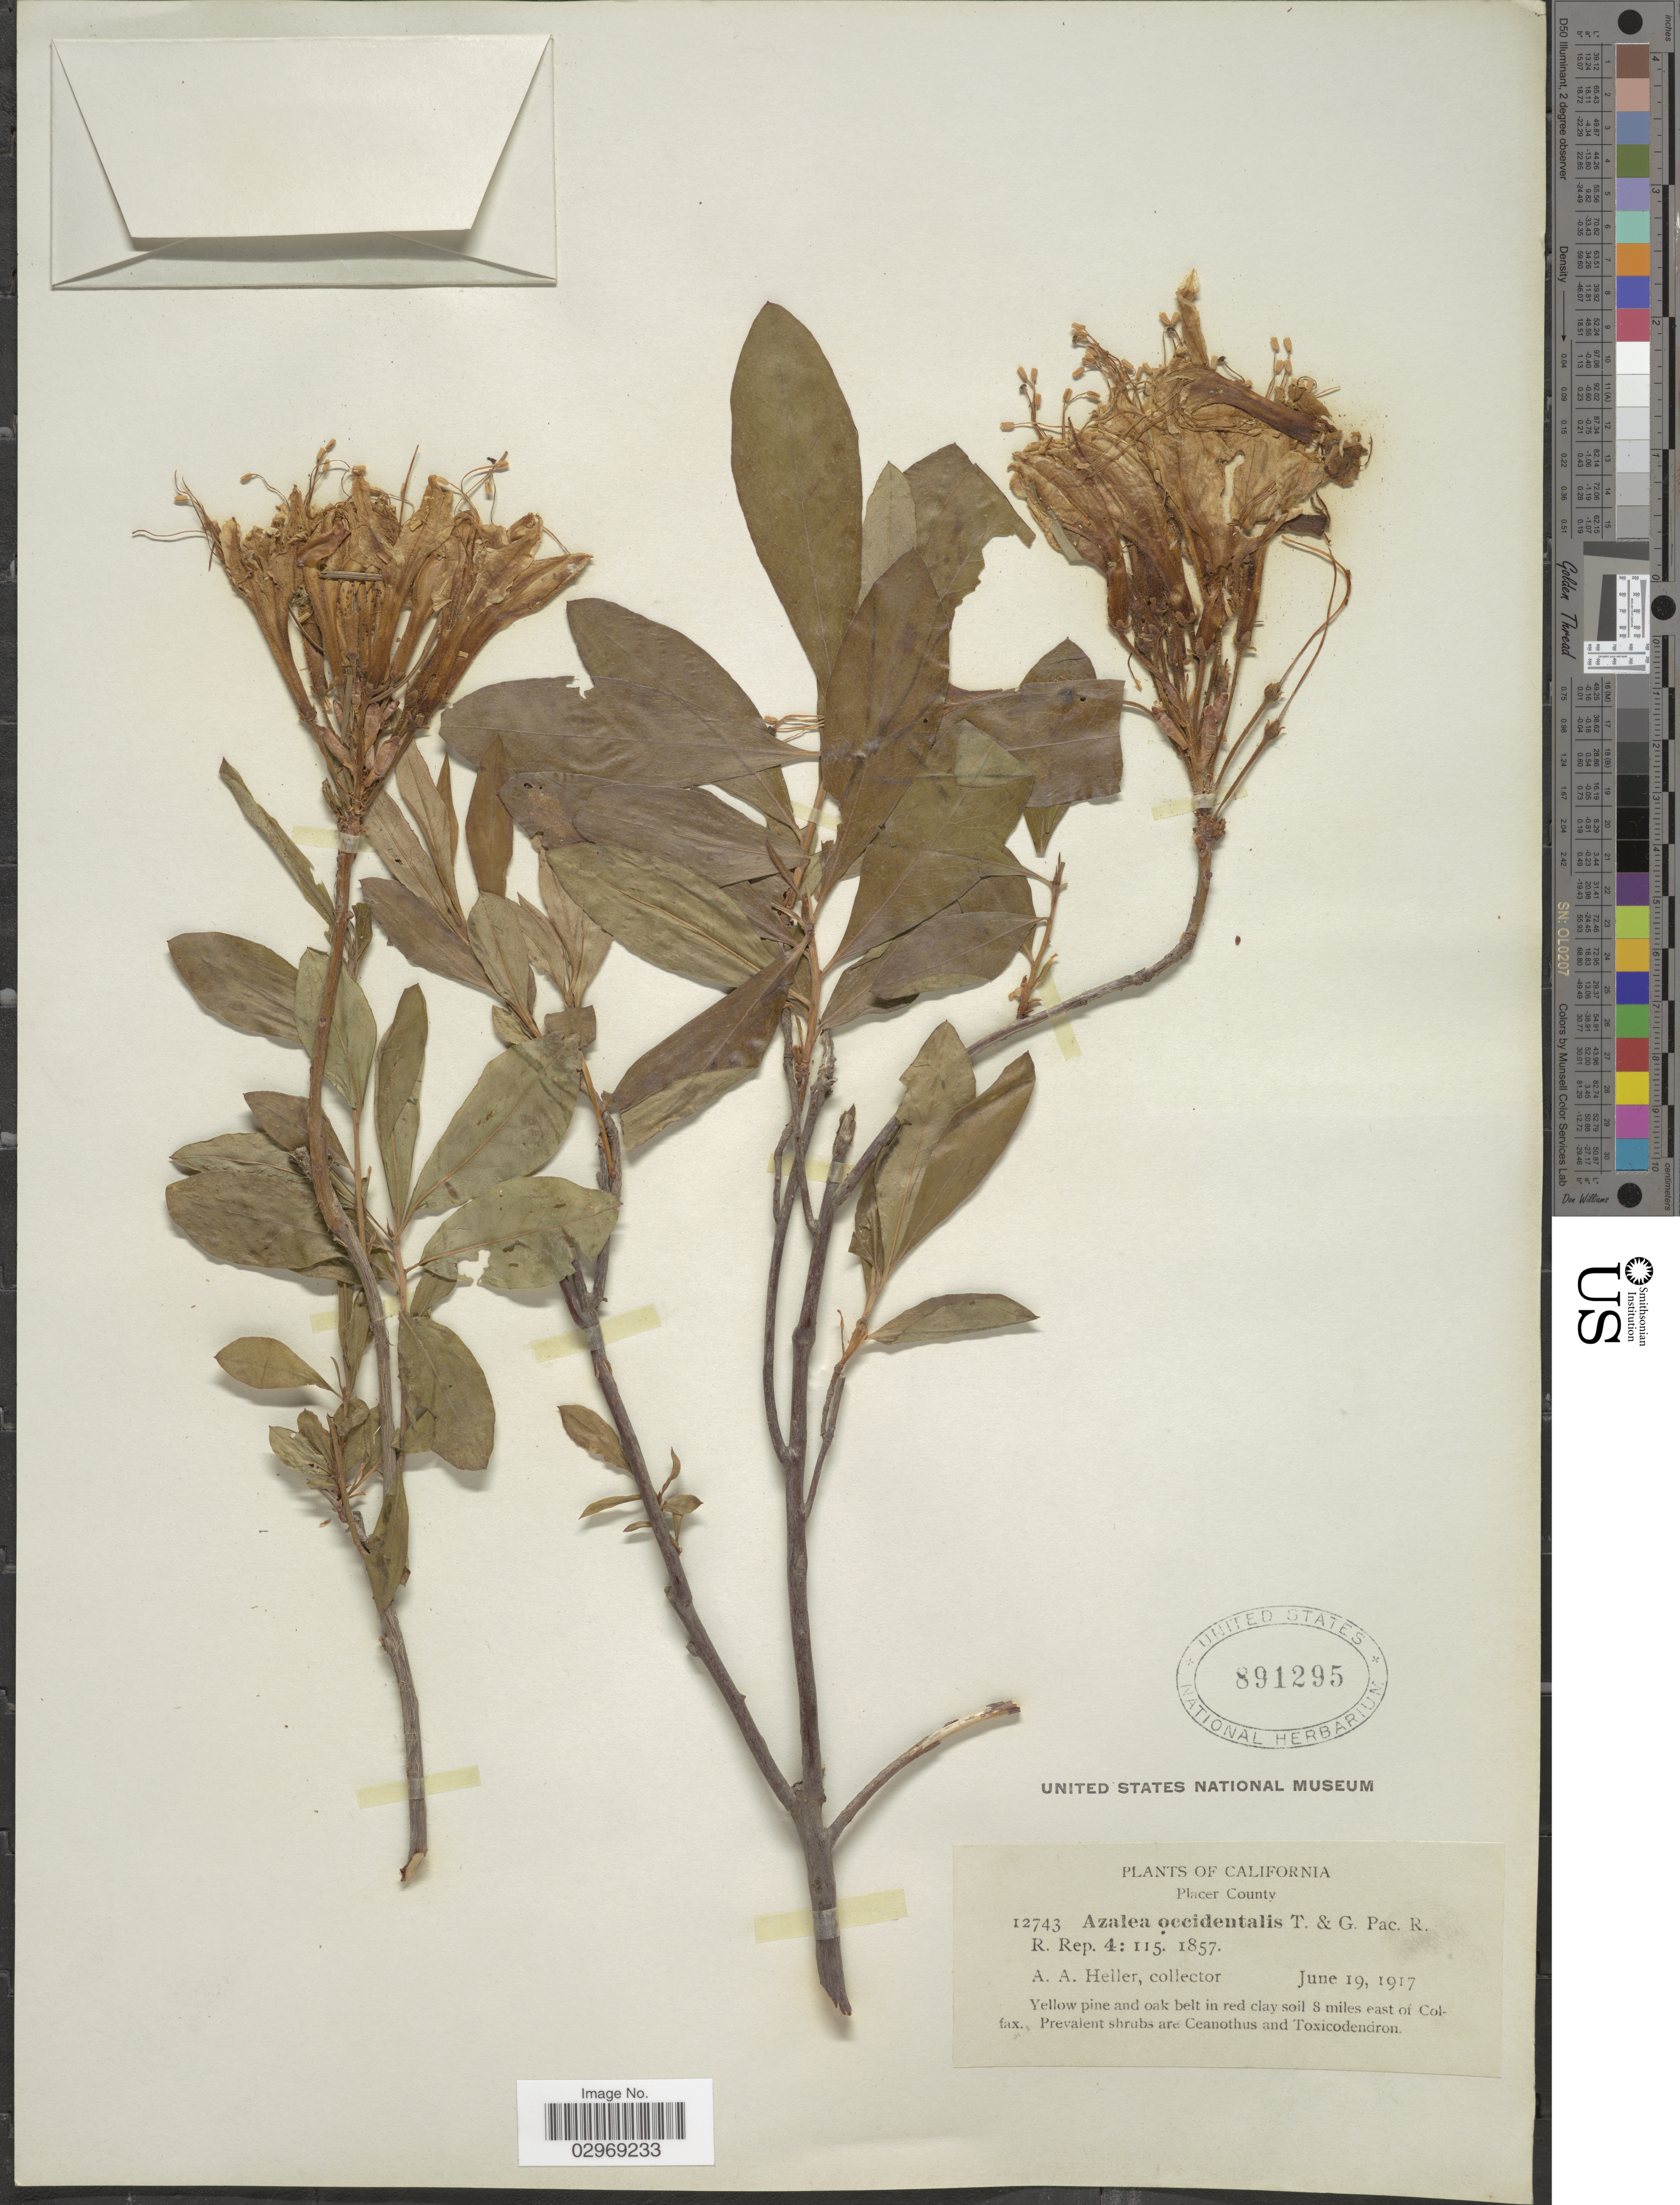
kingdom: Plantae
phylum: Tracheophyta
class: Magnoliopsida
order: Ericales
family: Ericaceae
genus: Rhododendron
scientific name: Rhododendron floccigerum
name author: Franch.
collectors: A. A. Heller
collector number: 12743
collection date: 1917-06-19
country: United States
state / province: California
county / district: Placer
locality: Placer County. Yellow pine and oak belt in red clay soil 8 miles east of Colfax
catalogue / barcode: US 891295